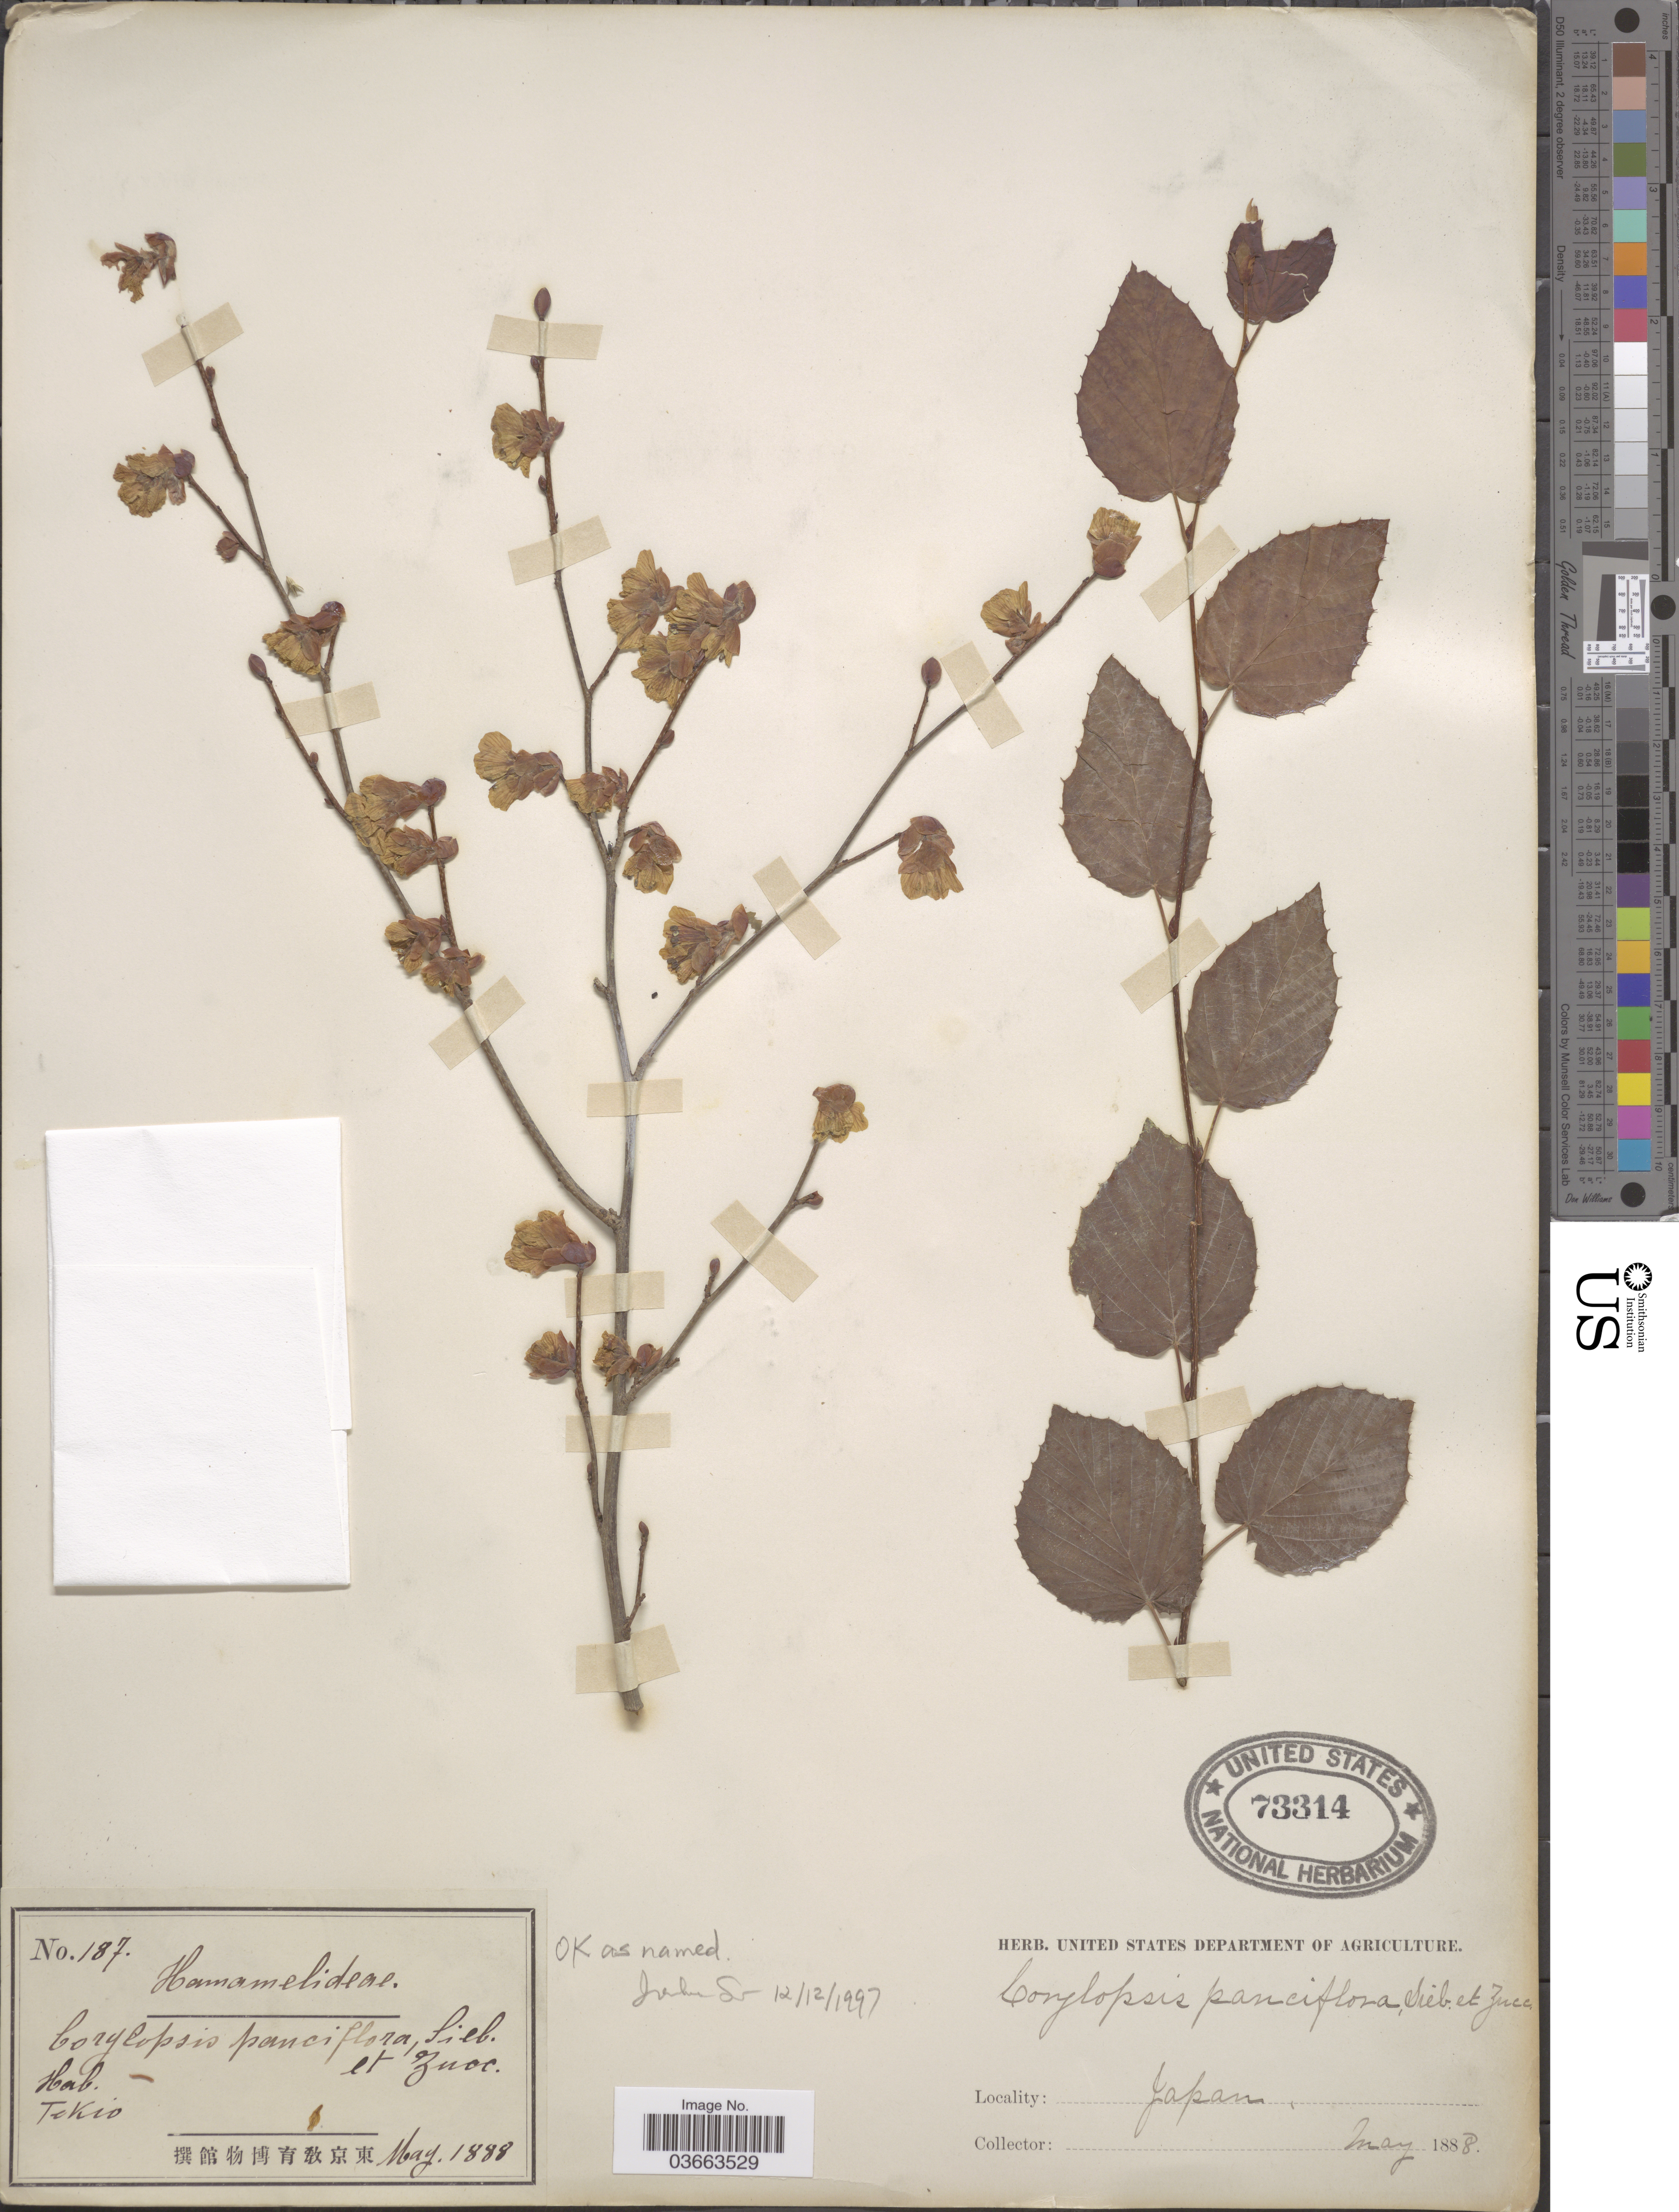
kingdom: Plantae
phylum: Tracheophyta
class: Magnoliopsida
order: Saxifragales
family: Hamamelidaceae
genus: Corylopsis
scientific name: Corylopsis pauciflora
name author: Siebold & Zucc.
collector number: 187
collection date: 1888-05-01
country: Japan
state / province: Tokyo, Federal City of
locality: Tokio.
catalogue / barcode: US 73314